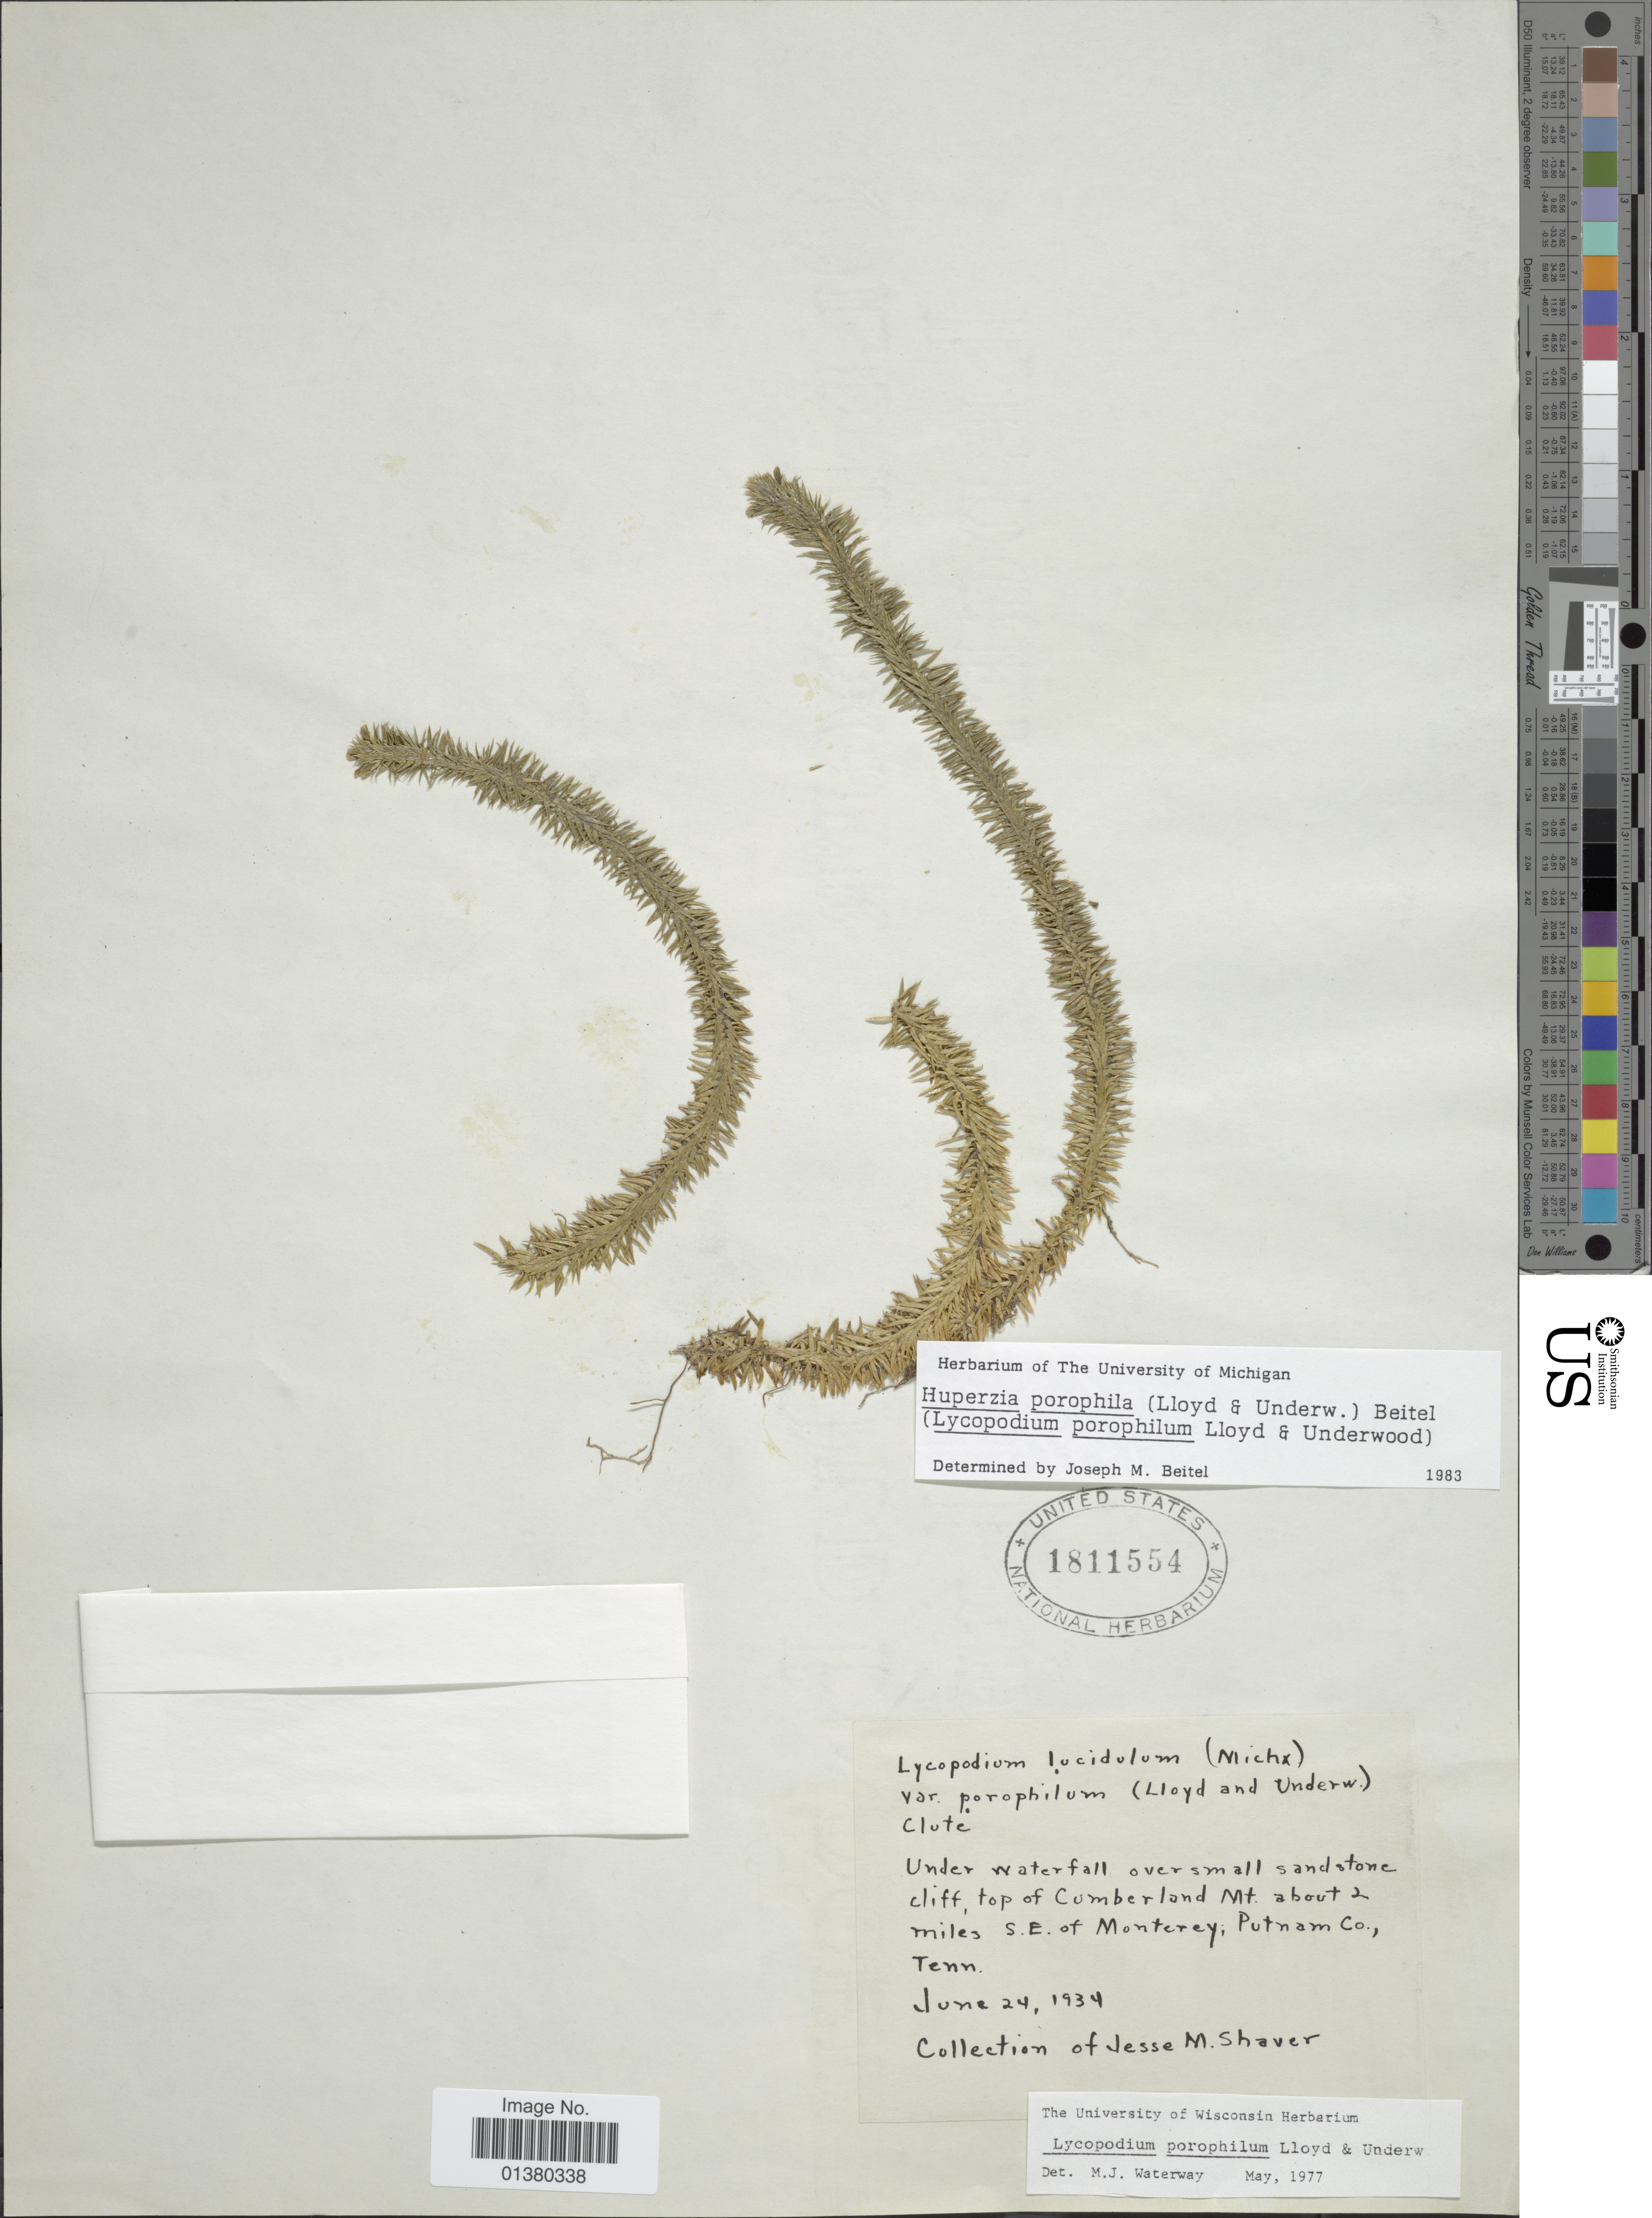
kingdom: Plantae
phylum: Tracheophyta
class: Lycopodiopsida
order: Lycopodiales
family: Lycopodiaceae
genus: Huperzia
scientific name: Huperzia porophila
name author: (F.E. Lloyd & Underw.) Holub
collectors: J. Shaver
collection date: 1934-06-24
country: United States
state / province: Tennessee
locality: Top of Cumberland Mt about 2 miles S.E. of Monterey; Putnam Co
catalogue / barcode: US 1811554